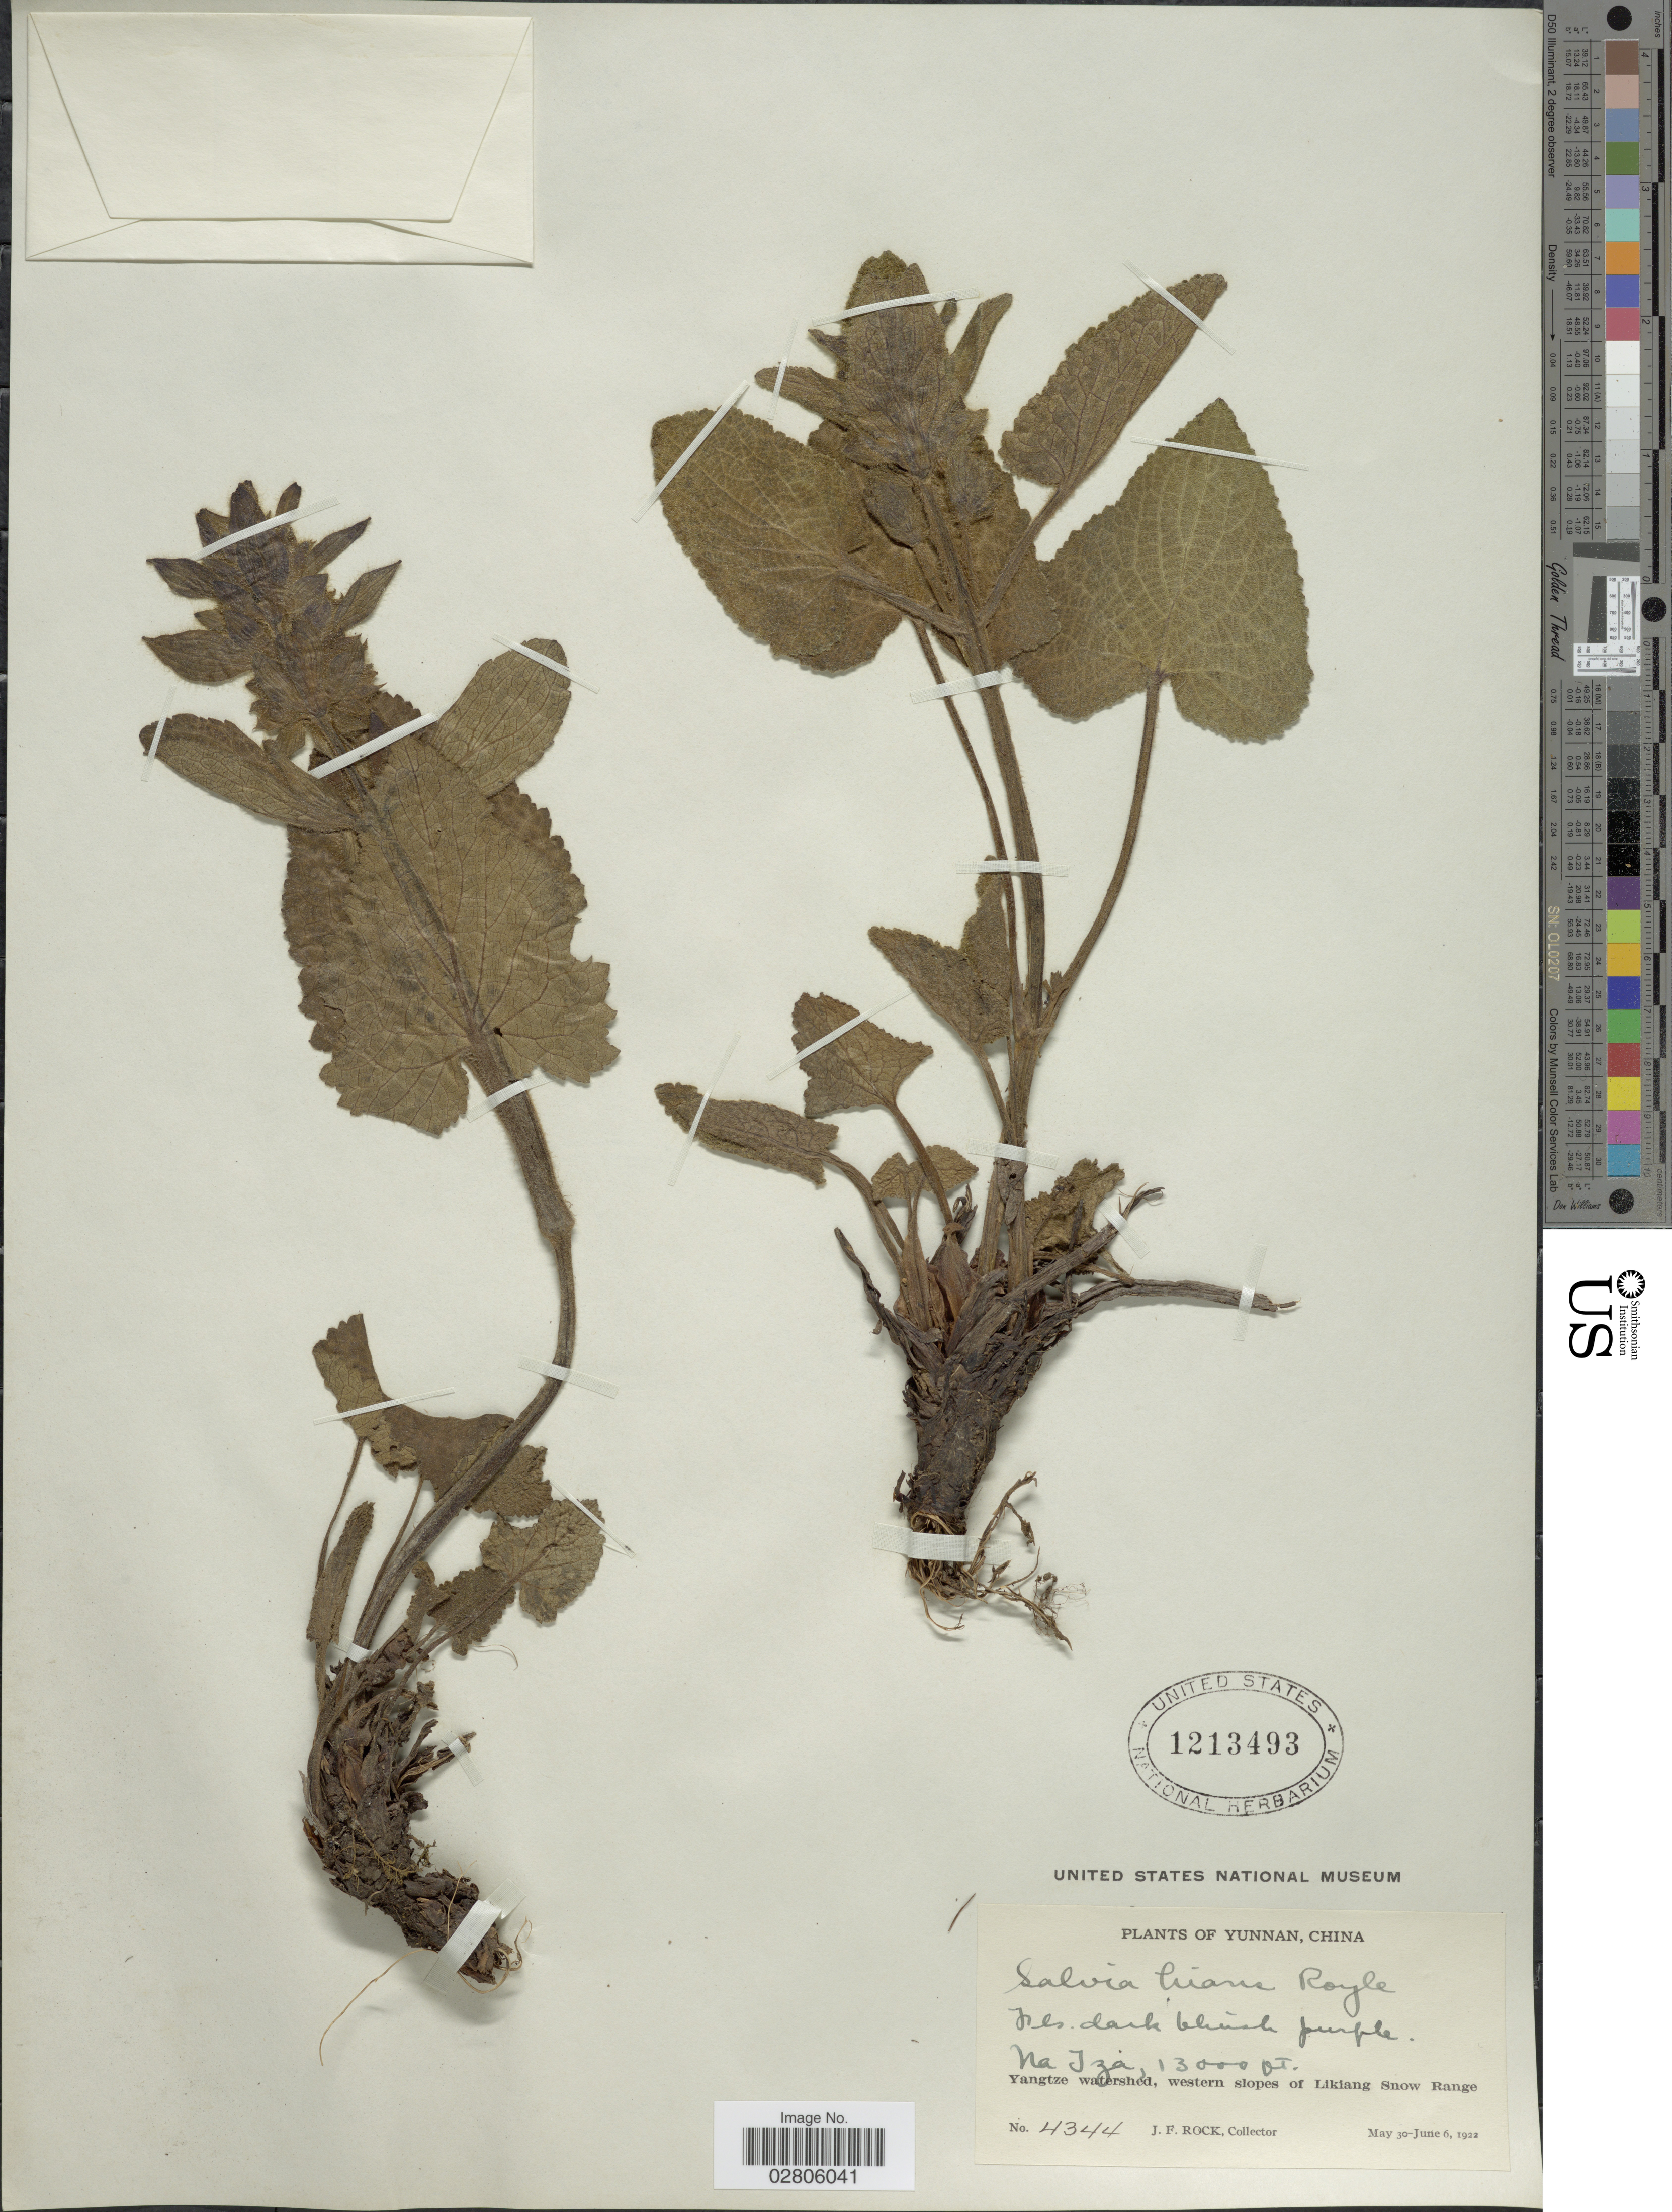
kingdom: Plantae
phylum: Tracheophyta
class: Magnoliopsida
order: Lamiales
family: Lamiaceae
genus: Salvia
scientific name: Salvia hians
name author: Royle ex Benth.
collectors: J. Rock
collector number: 4344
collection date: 1922-05-30/1922-06-06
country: China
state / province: Yunnan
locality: Na Iza, Yangtze watershed, western slopes of Likiang Snow Range.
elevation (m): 3962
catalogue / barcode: US 1213493